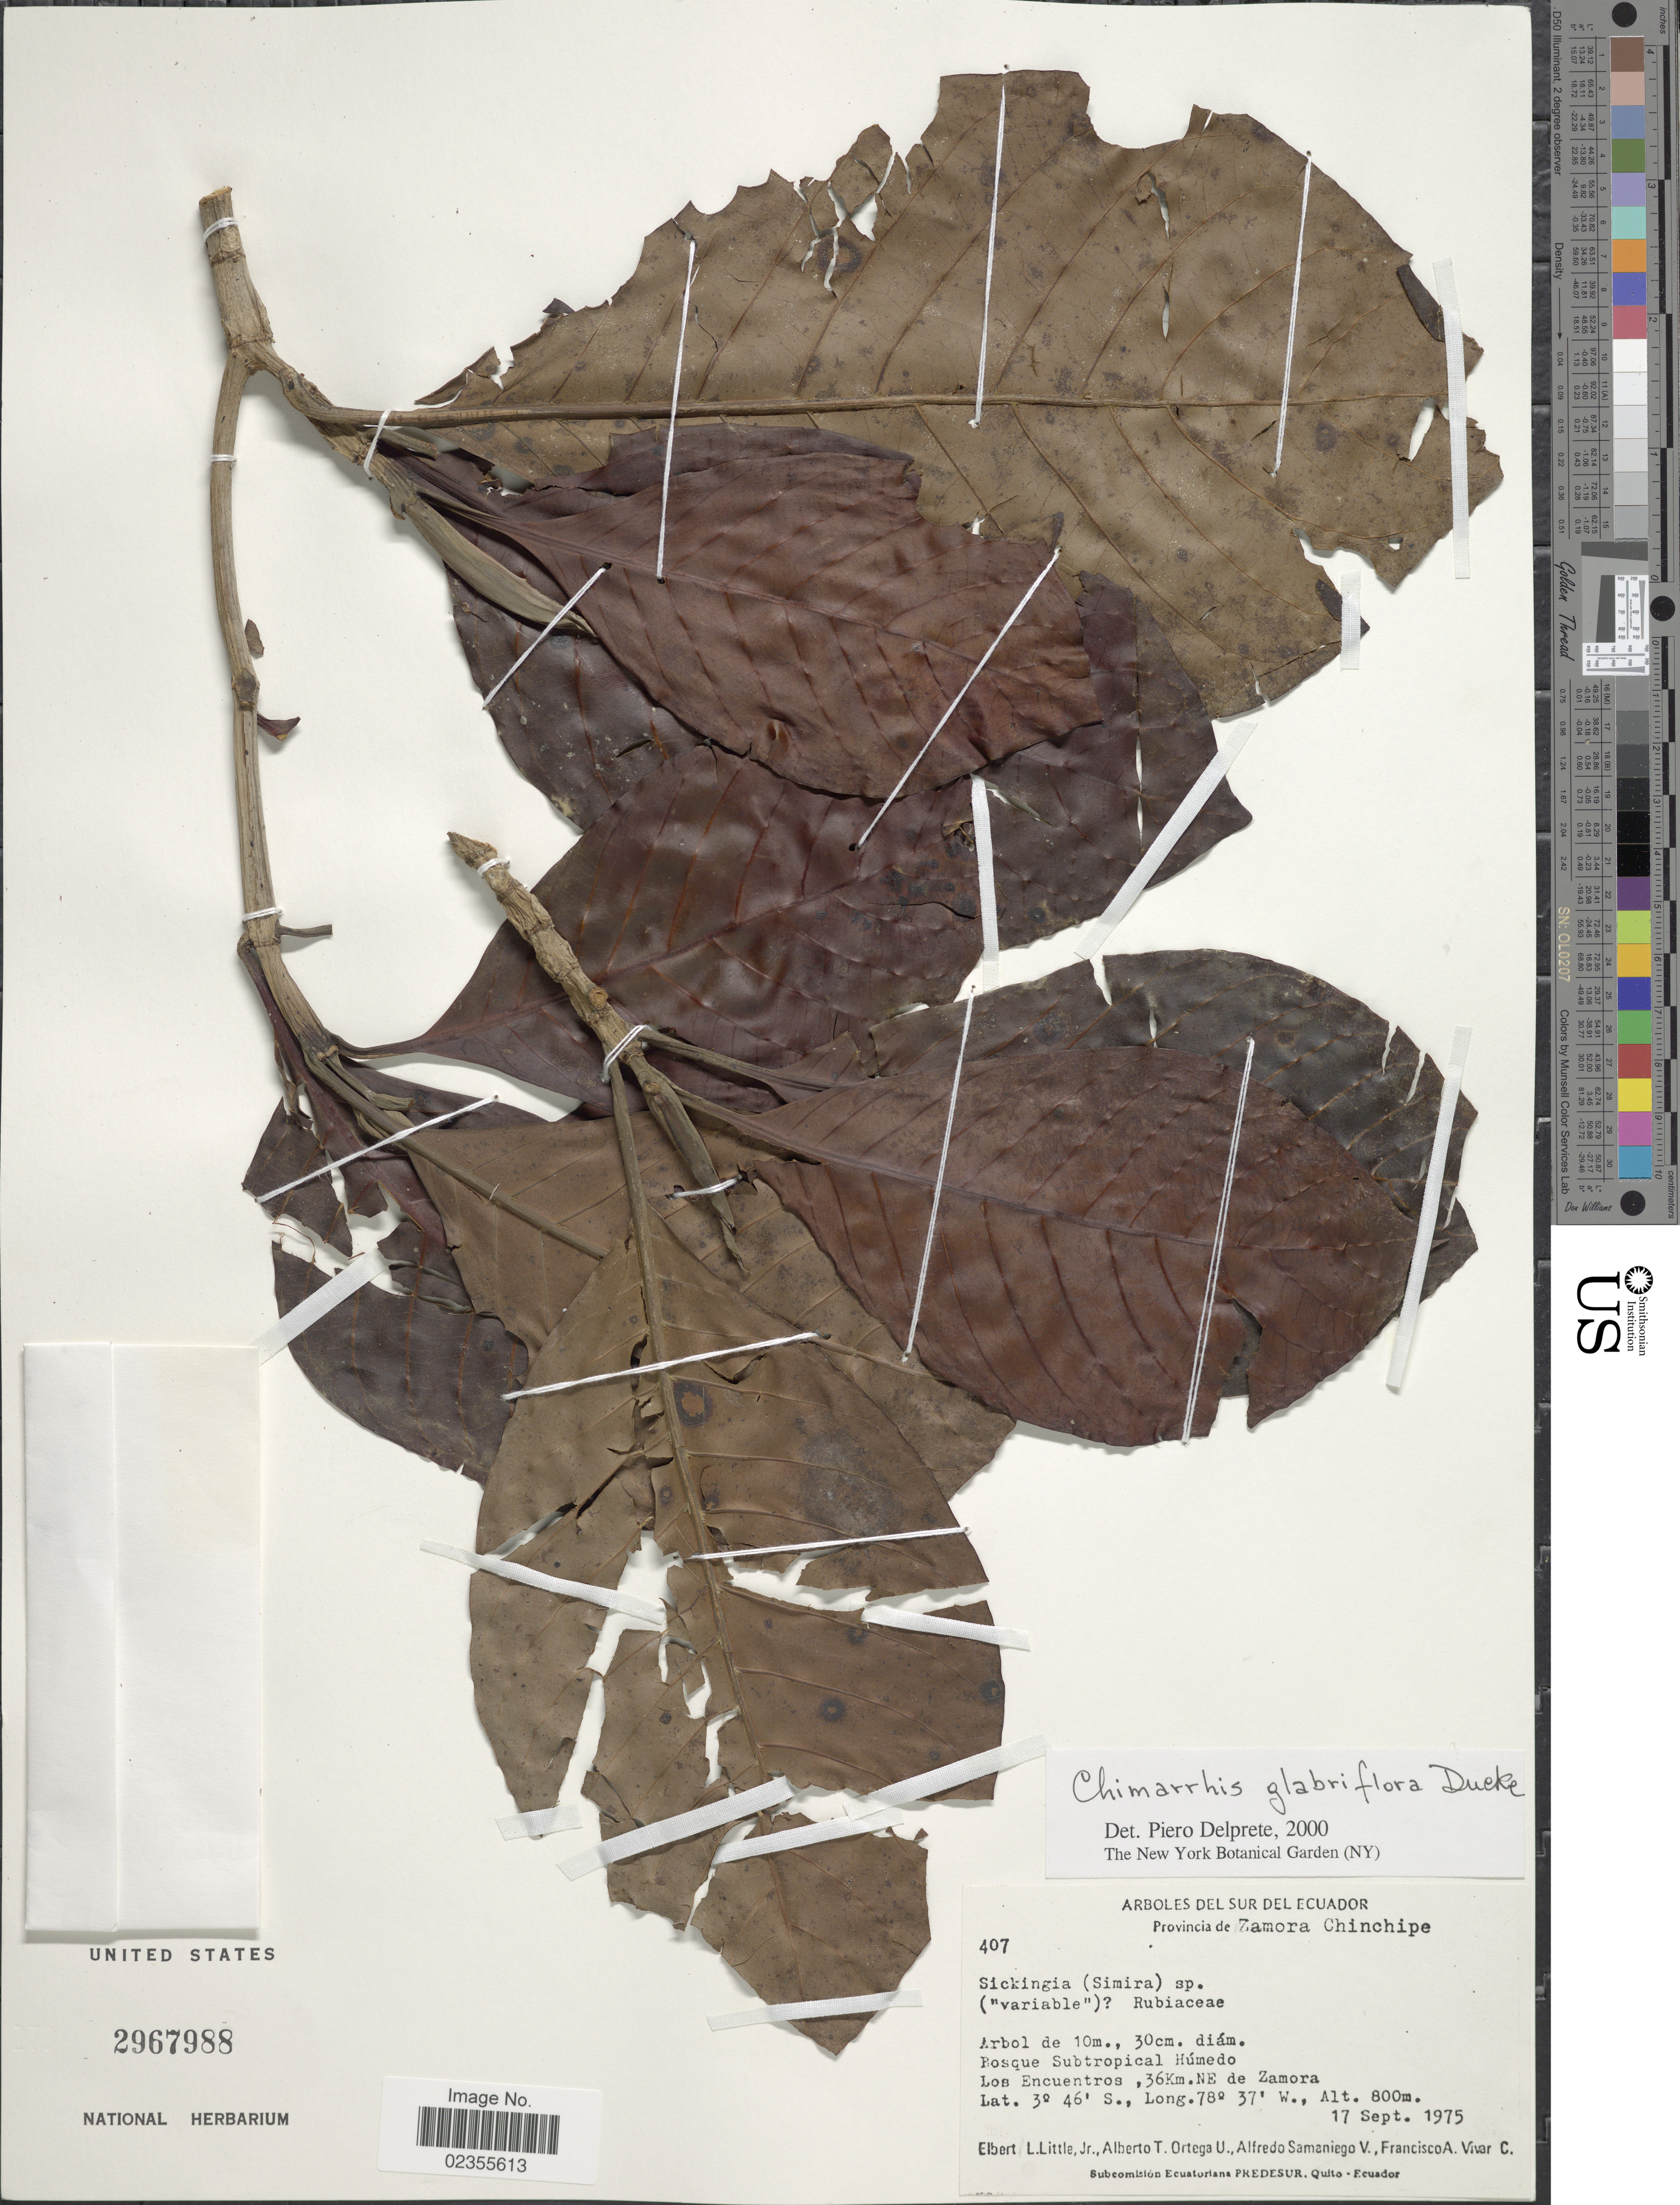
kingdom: Plantae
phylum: Tracheophyta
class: Magnoliopsida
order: Gentianales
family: Rubiaceae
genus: Chimarrhis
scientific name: Chimarrhis glabriflora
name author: Ducke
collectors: E. L. Little, A. T. Ortega U., A. V. Samaniego & F. A. Vivar C.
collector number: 407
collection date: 1975-09-17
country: Ecuador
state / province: Zamora-Chinchipe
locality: Sur del Ecuador. Los Encuentros, 36 km NE de Zamora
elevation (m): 800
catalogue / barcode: US 2967988